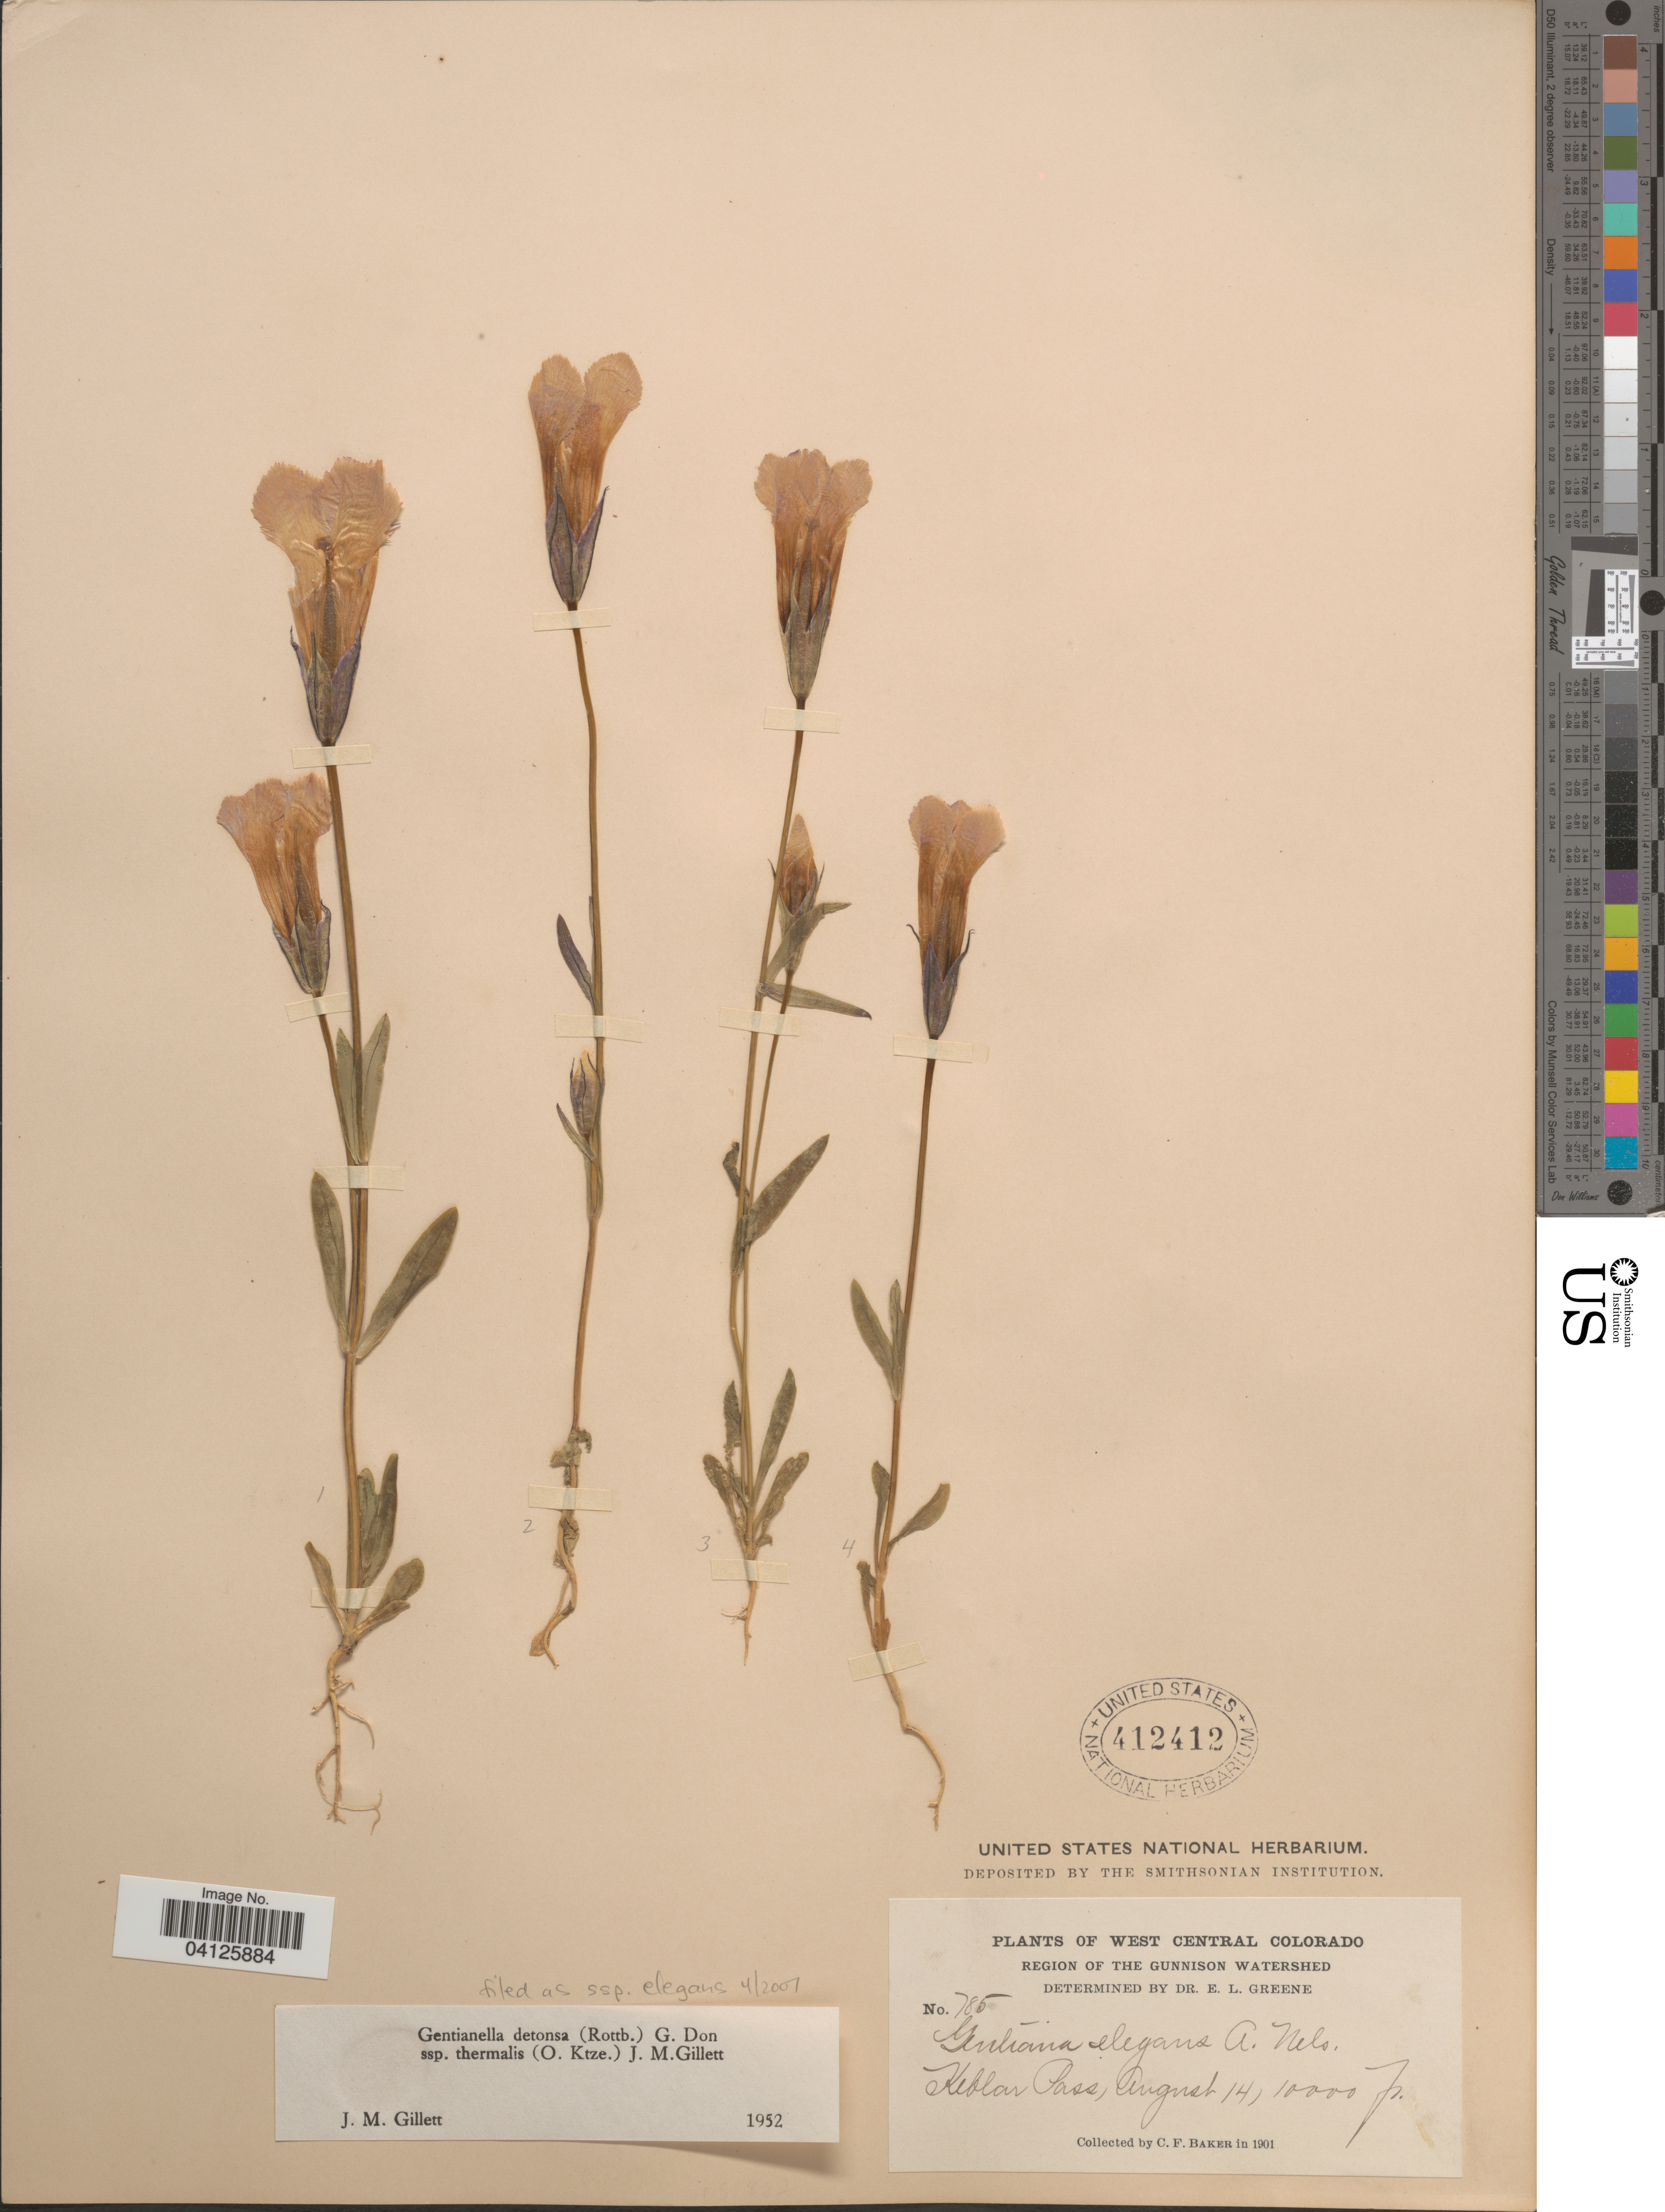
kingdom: Plantae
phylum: Tracheophyta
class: Magnoliopsida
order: Gentianales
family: Gentianaceae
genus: Gentianella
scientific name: Gentianella detonsa subsp. elegans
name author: (A. Gray) J.M. Gillett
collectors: C. F. Baker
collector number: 785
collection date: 1901-08-14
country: United States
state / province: Colorado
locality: West Central Colorado. Region of The Gunnison Watershed. Kebler Pass.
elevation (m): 3048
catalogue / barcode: US 412412